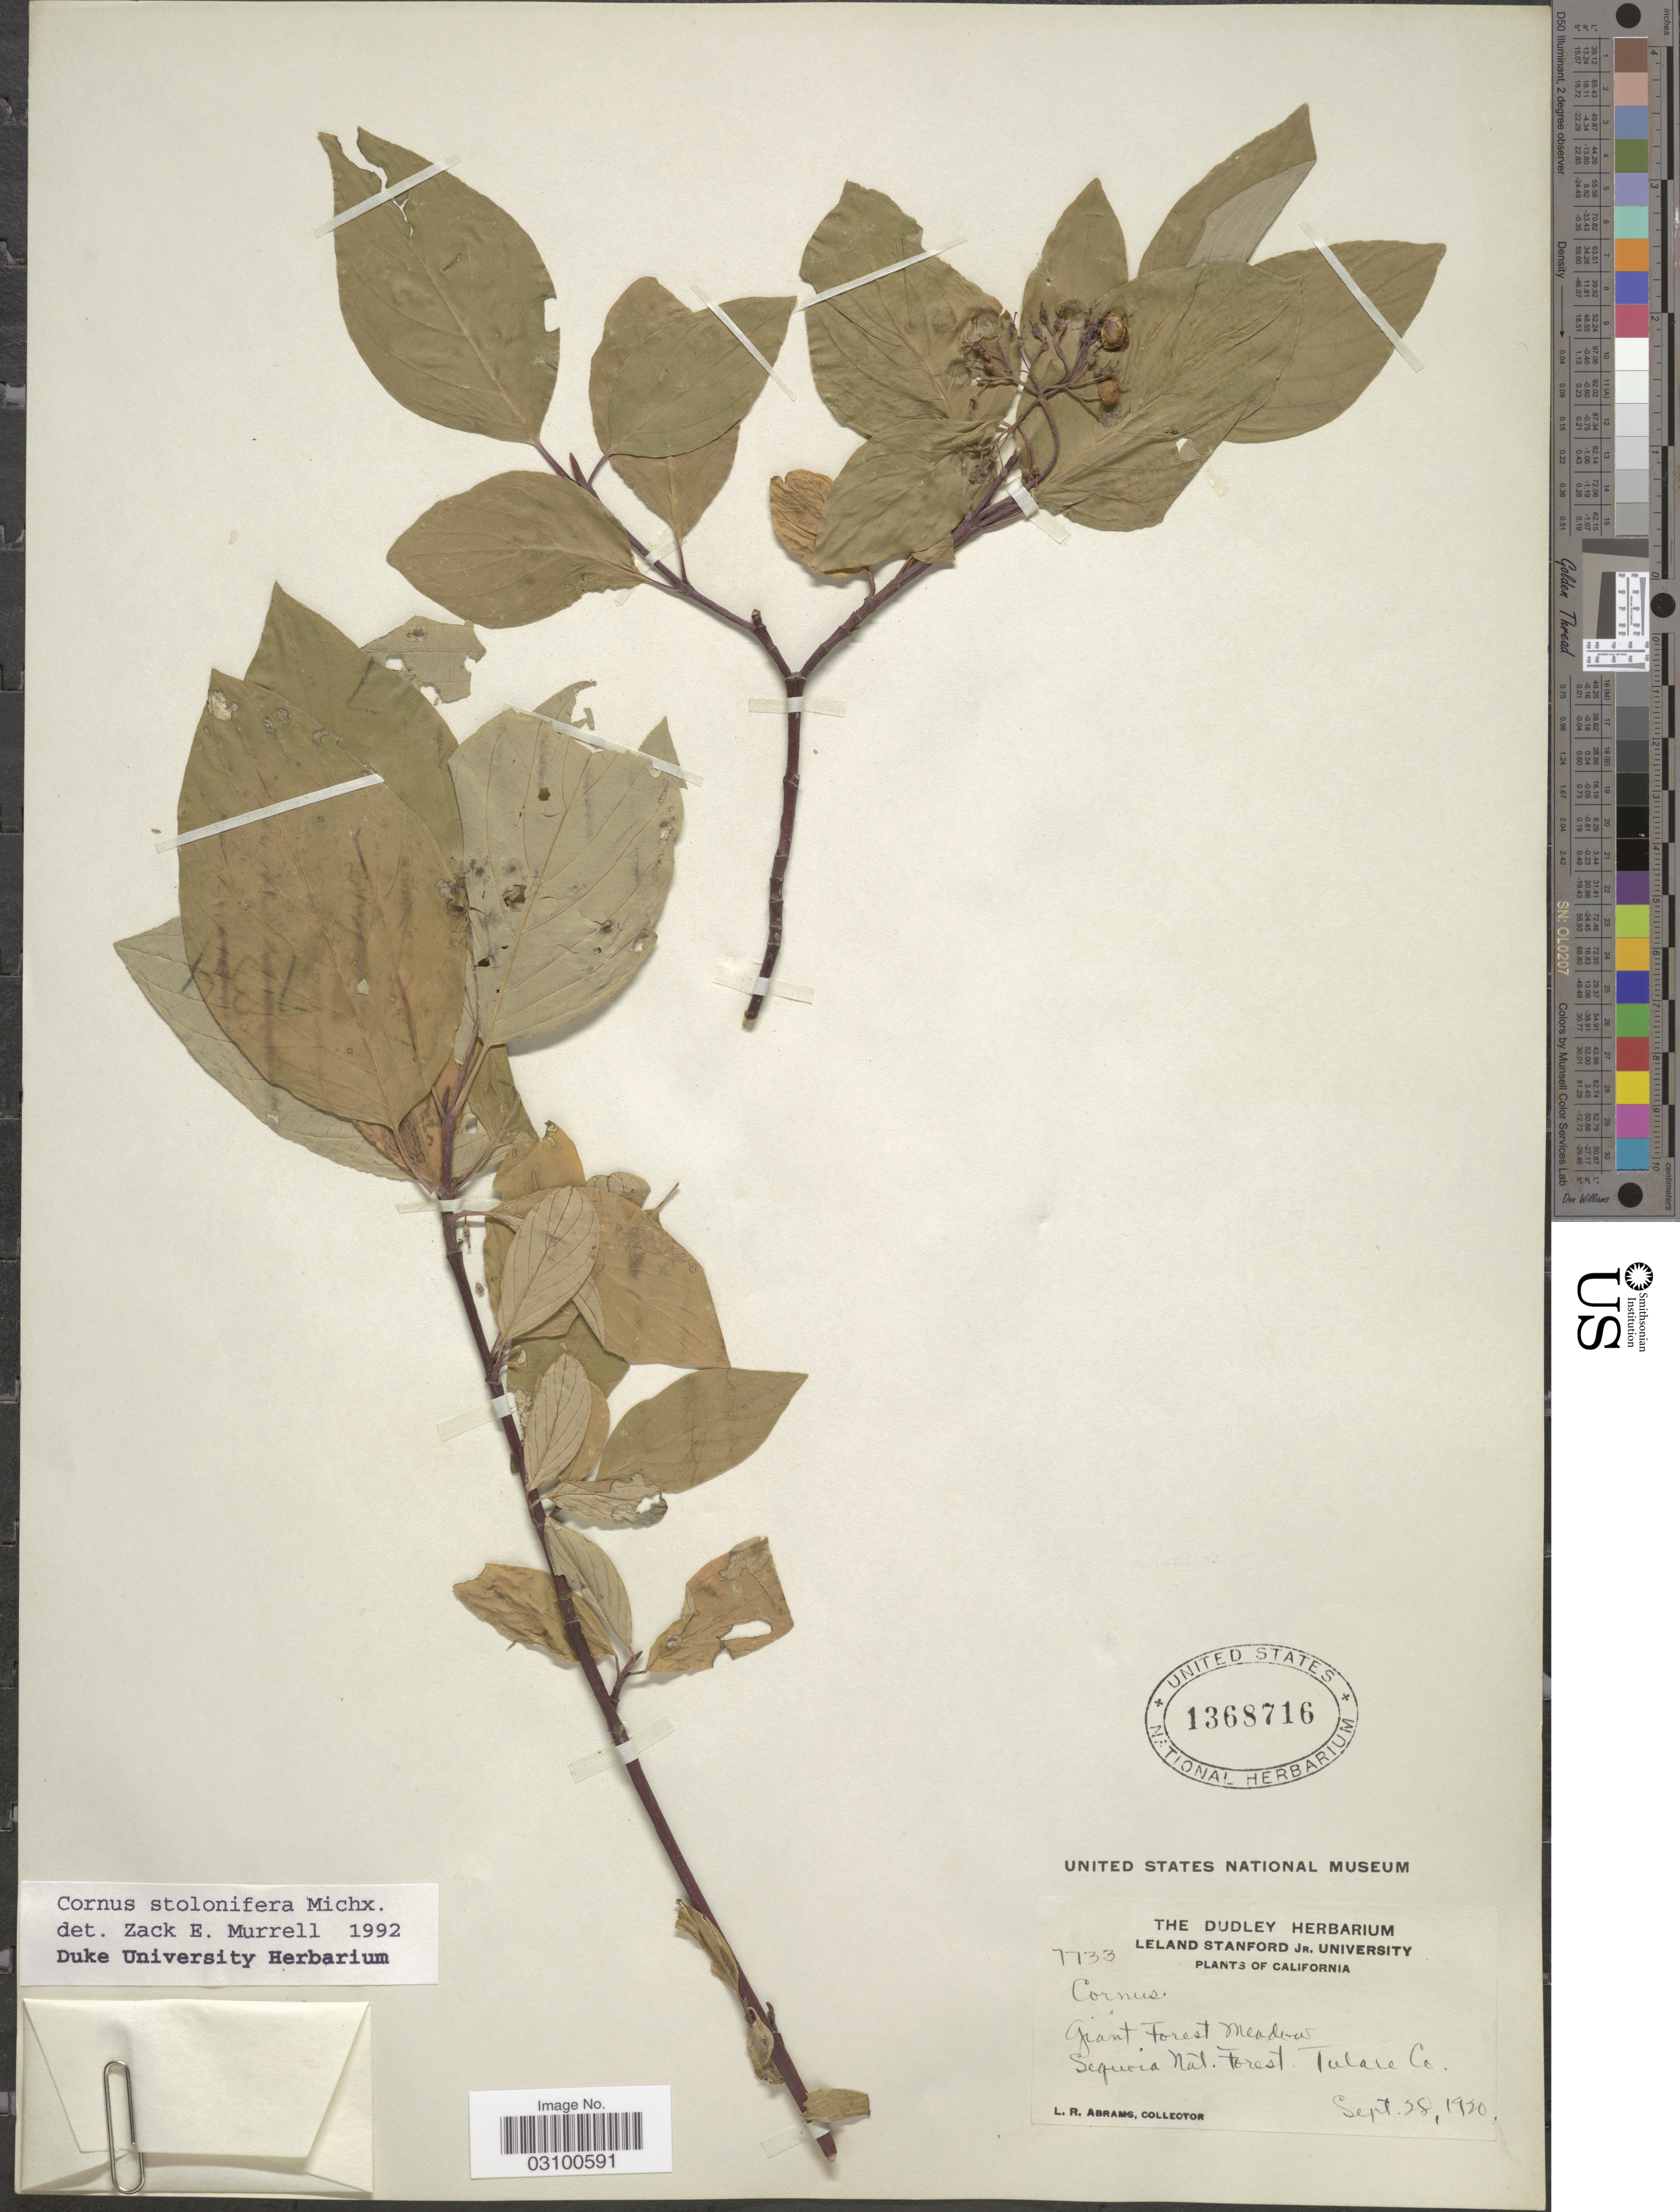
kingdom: Plantae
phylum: Tracheophyta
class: Magnoliopsida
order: Cornales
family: Cornaceae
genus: Cornus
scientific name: Cornus sericea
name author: L.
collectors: L. Abrams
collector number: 7733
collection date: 1920-09-28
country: United States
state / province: California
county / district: Tulare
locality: Sequoia National Forest, Marble Fork Bridge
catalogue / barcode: US 1368716